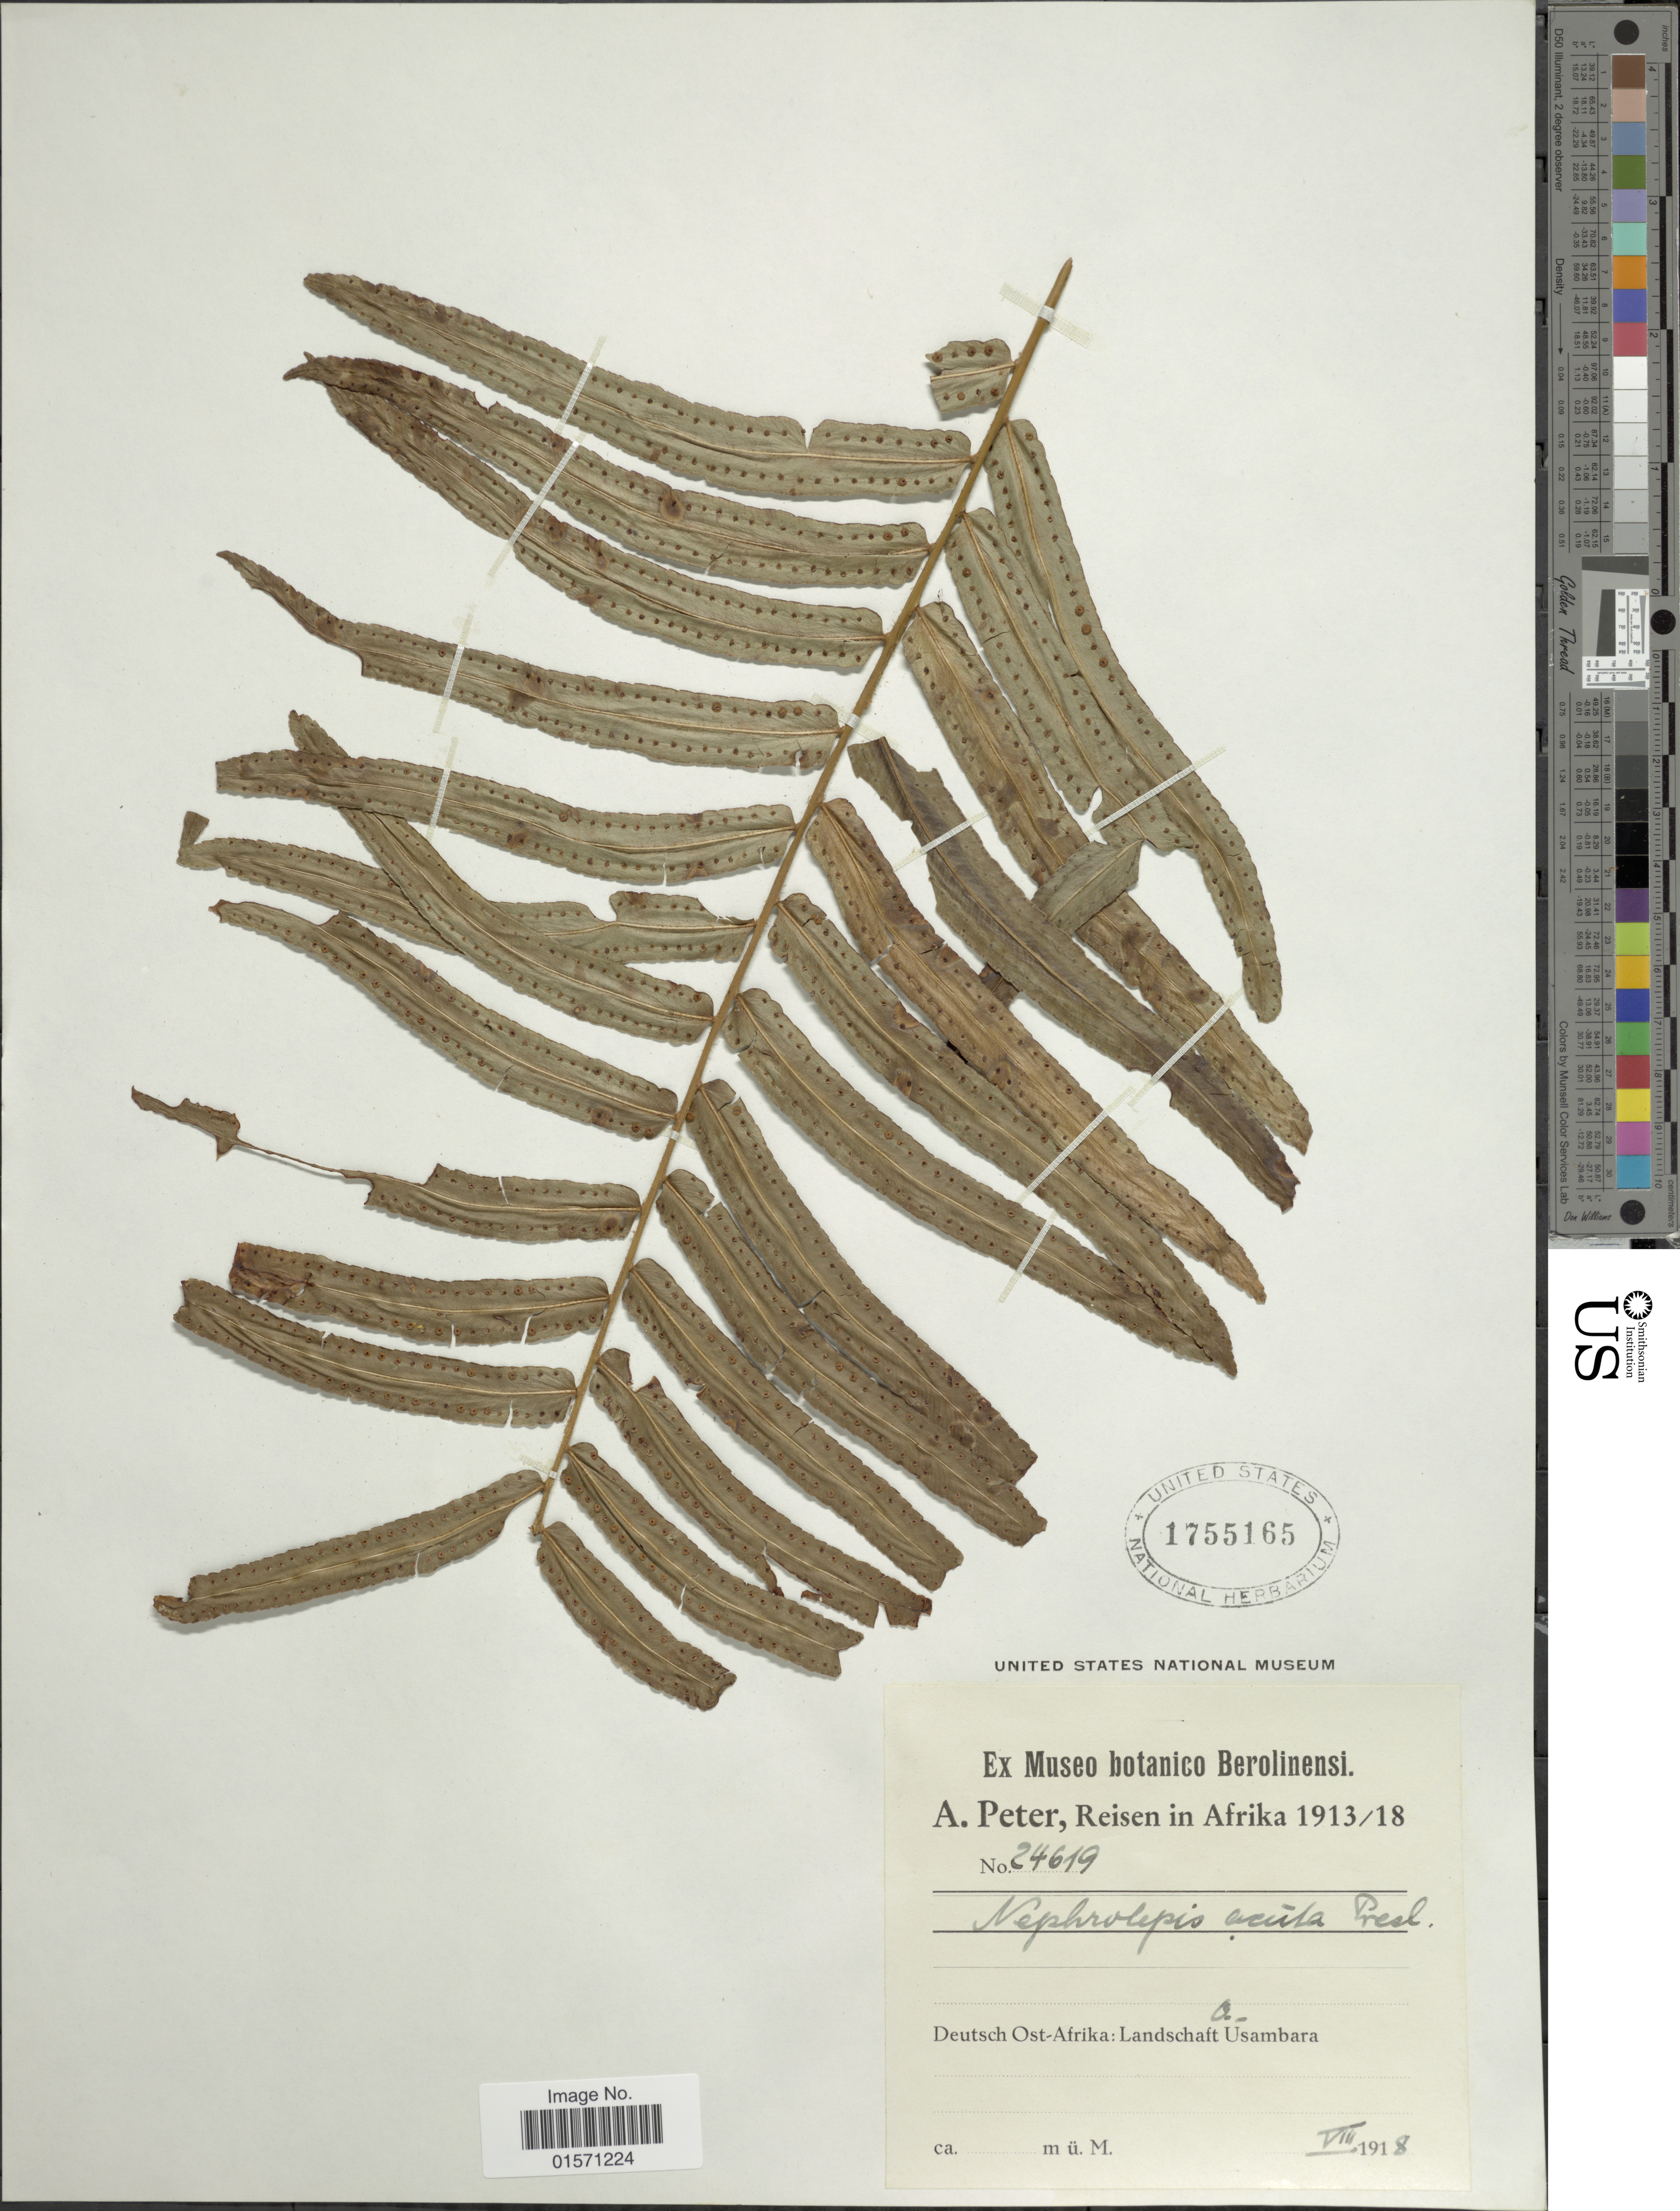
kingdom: Plantae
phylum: Tracheophyta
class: Polypodiopsida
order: Polypodiales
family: Nephrolepidaceae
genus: Nephrolepis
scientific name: Nephrolepis biserrata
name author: (Sw.) Schott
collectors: A. Peter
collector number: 24619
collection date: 1918-08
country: Tanzania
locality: Afrika. Deutsch Ost-Afrika: Landschaft O. - Usambara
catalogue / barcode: US 1755165